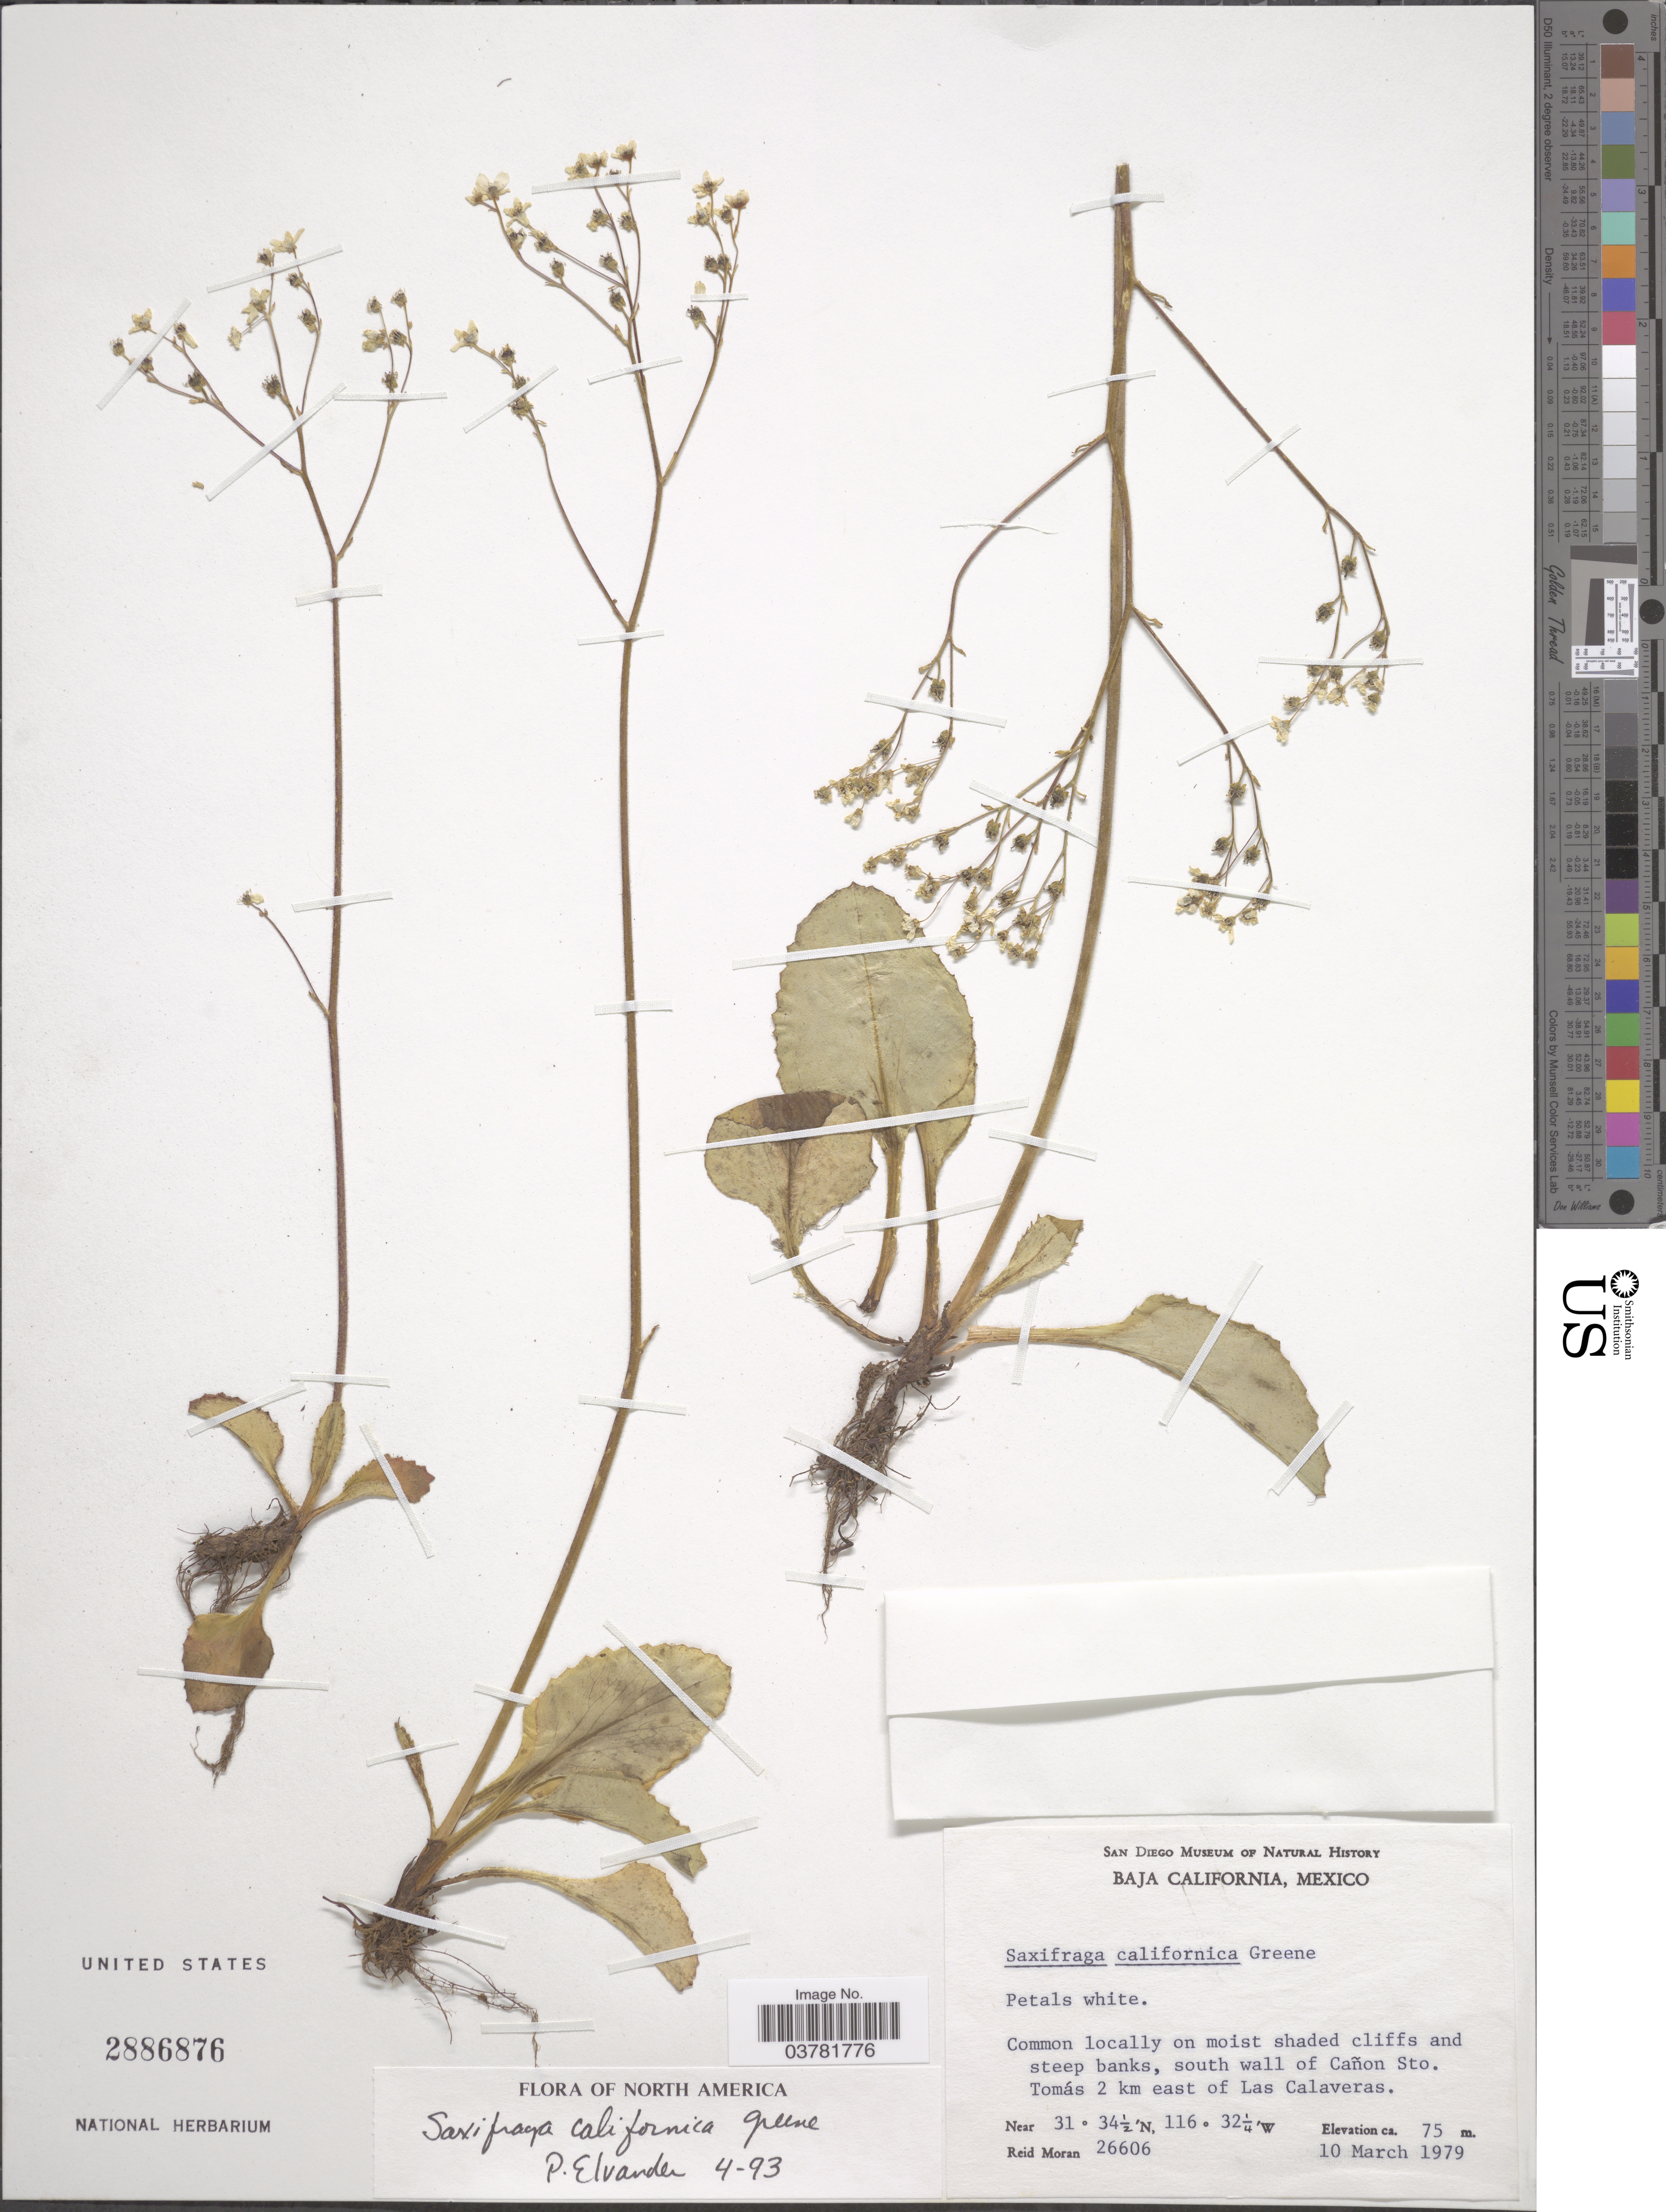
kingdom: Plantae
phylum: Tracheophyta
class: Magnoliopsida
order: Saxifragales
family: Saxifragaceae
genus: Micranthes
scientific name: Micranthes californica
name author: (Greene) Small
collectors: R. Moran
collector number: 26606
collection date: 1979-03-10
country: Mexico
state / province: Baja California Norte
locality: South wall of Cañon Sto. Tomás 2 km east of Las Calaveras.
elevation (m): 75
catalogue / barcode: US 2886876